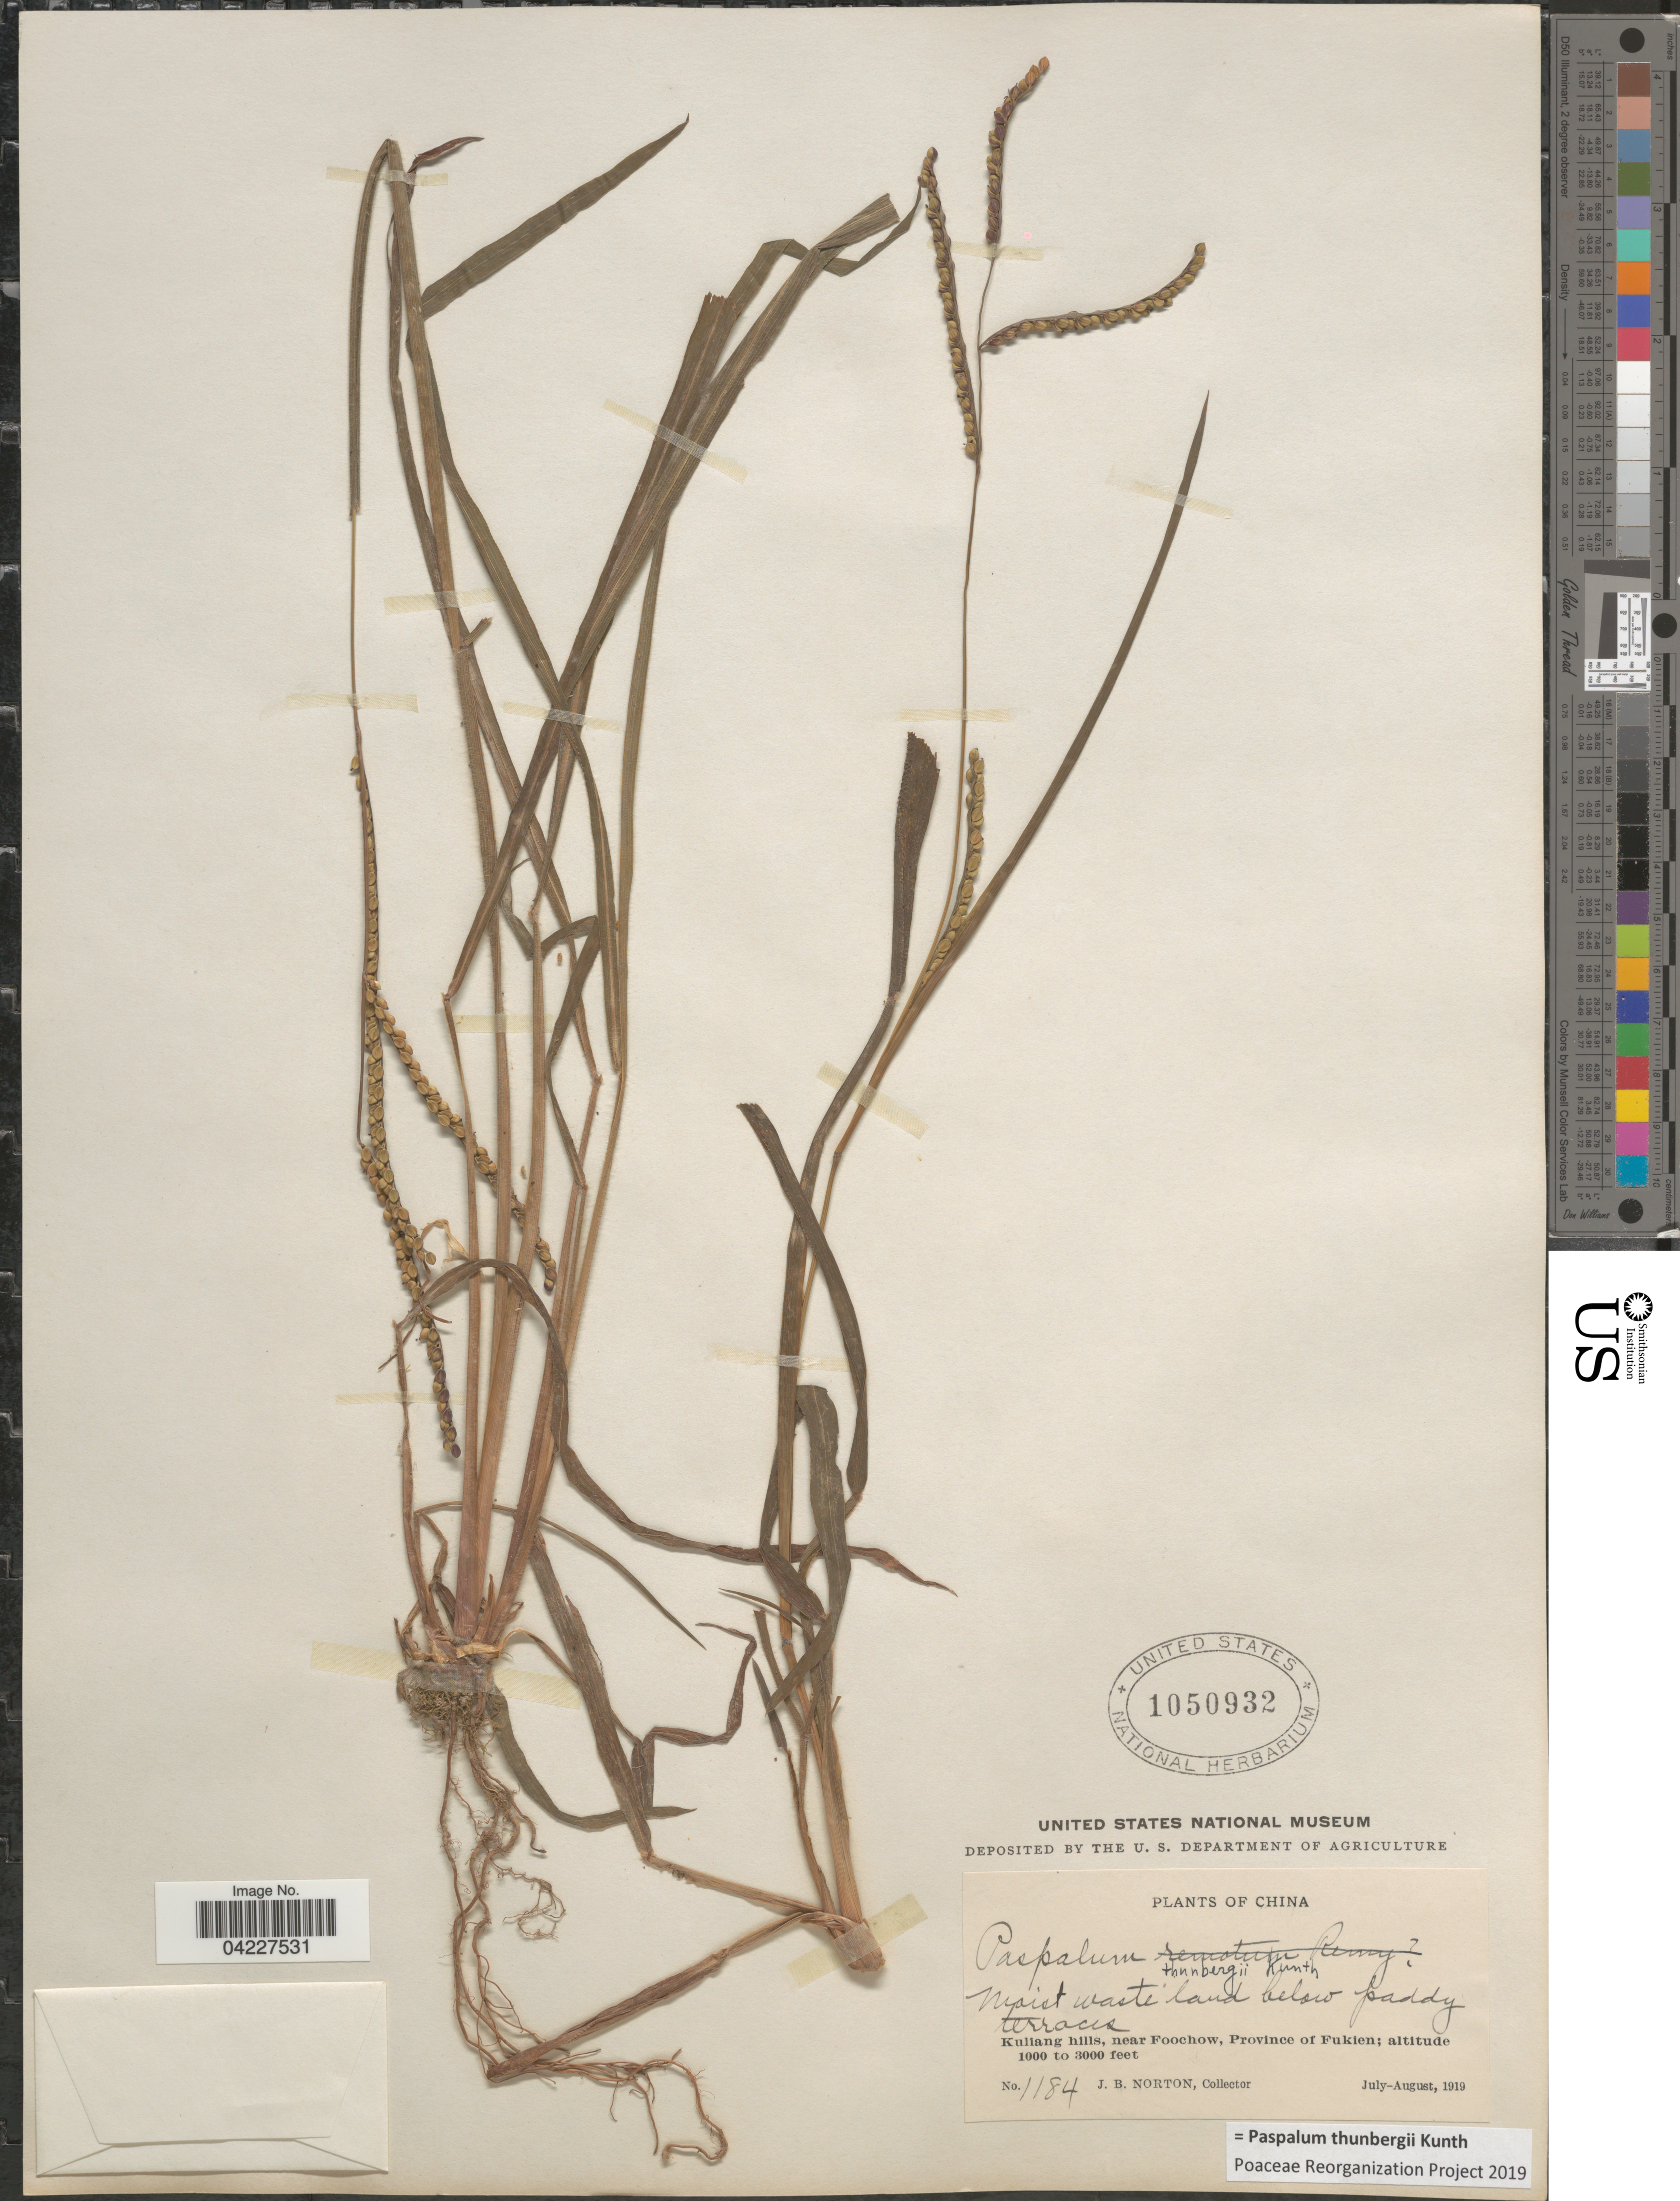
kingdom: Plantae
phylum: Tracheophyta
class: Liliopsida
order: Poales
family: Poaceae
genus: Paspalum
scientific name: Paspalum thunbergii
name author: Kunth ex Steud.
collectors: J. B. Norton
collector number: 1184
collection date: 1919-07/1919-08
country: China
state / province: Fujian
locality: Kuliang hills, near Foochow, Province of Fukien.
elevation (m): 305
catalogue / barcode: US 1050932